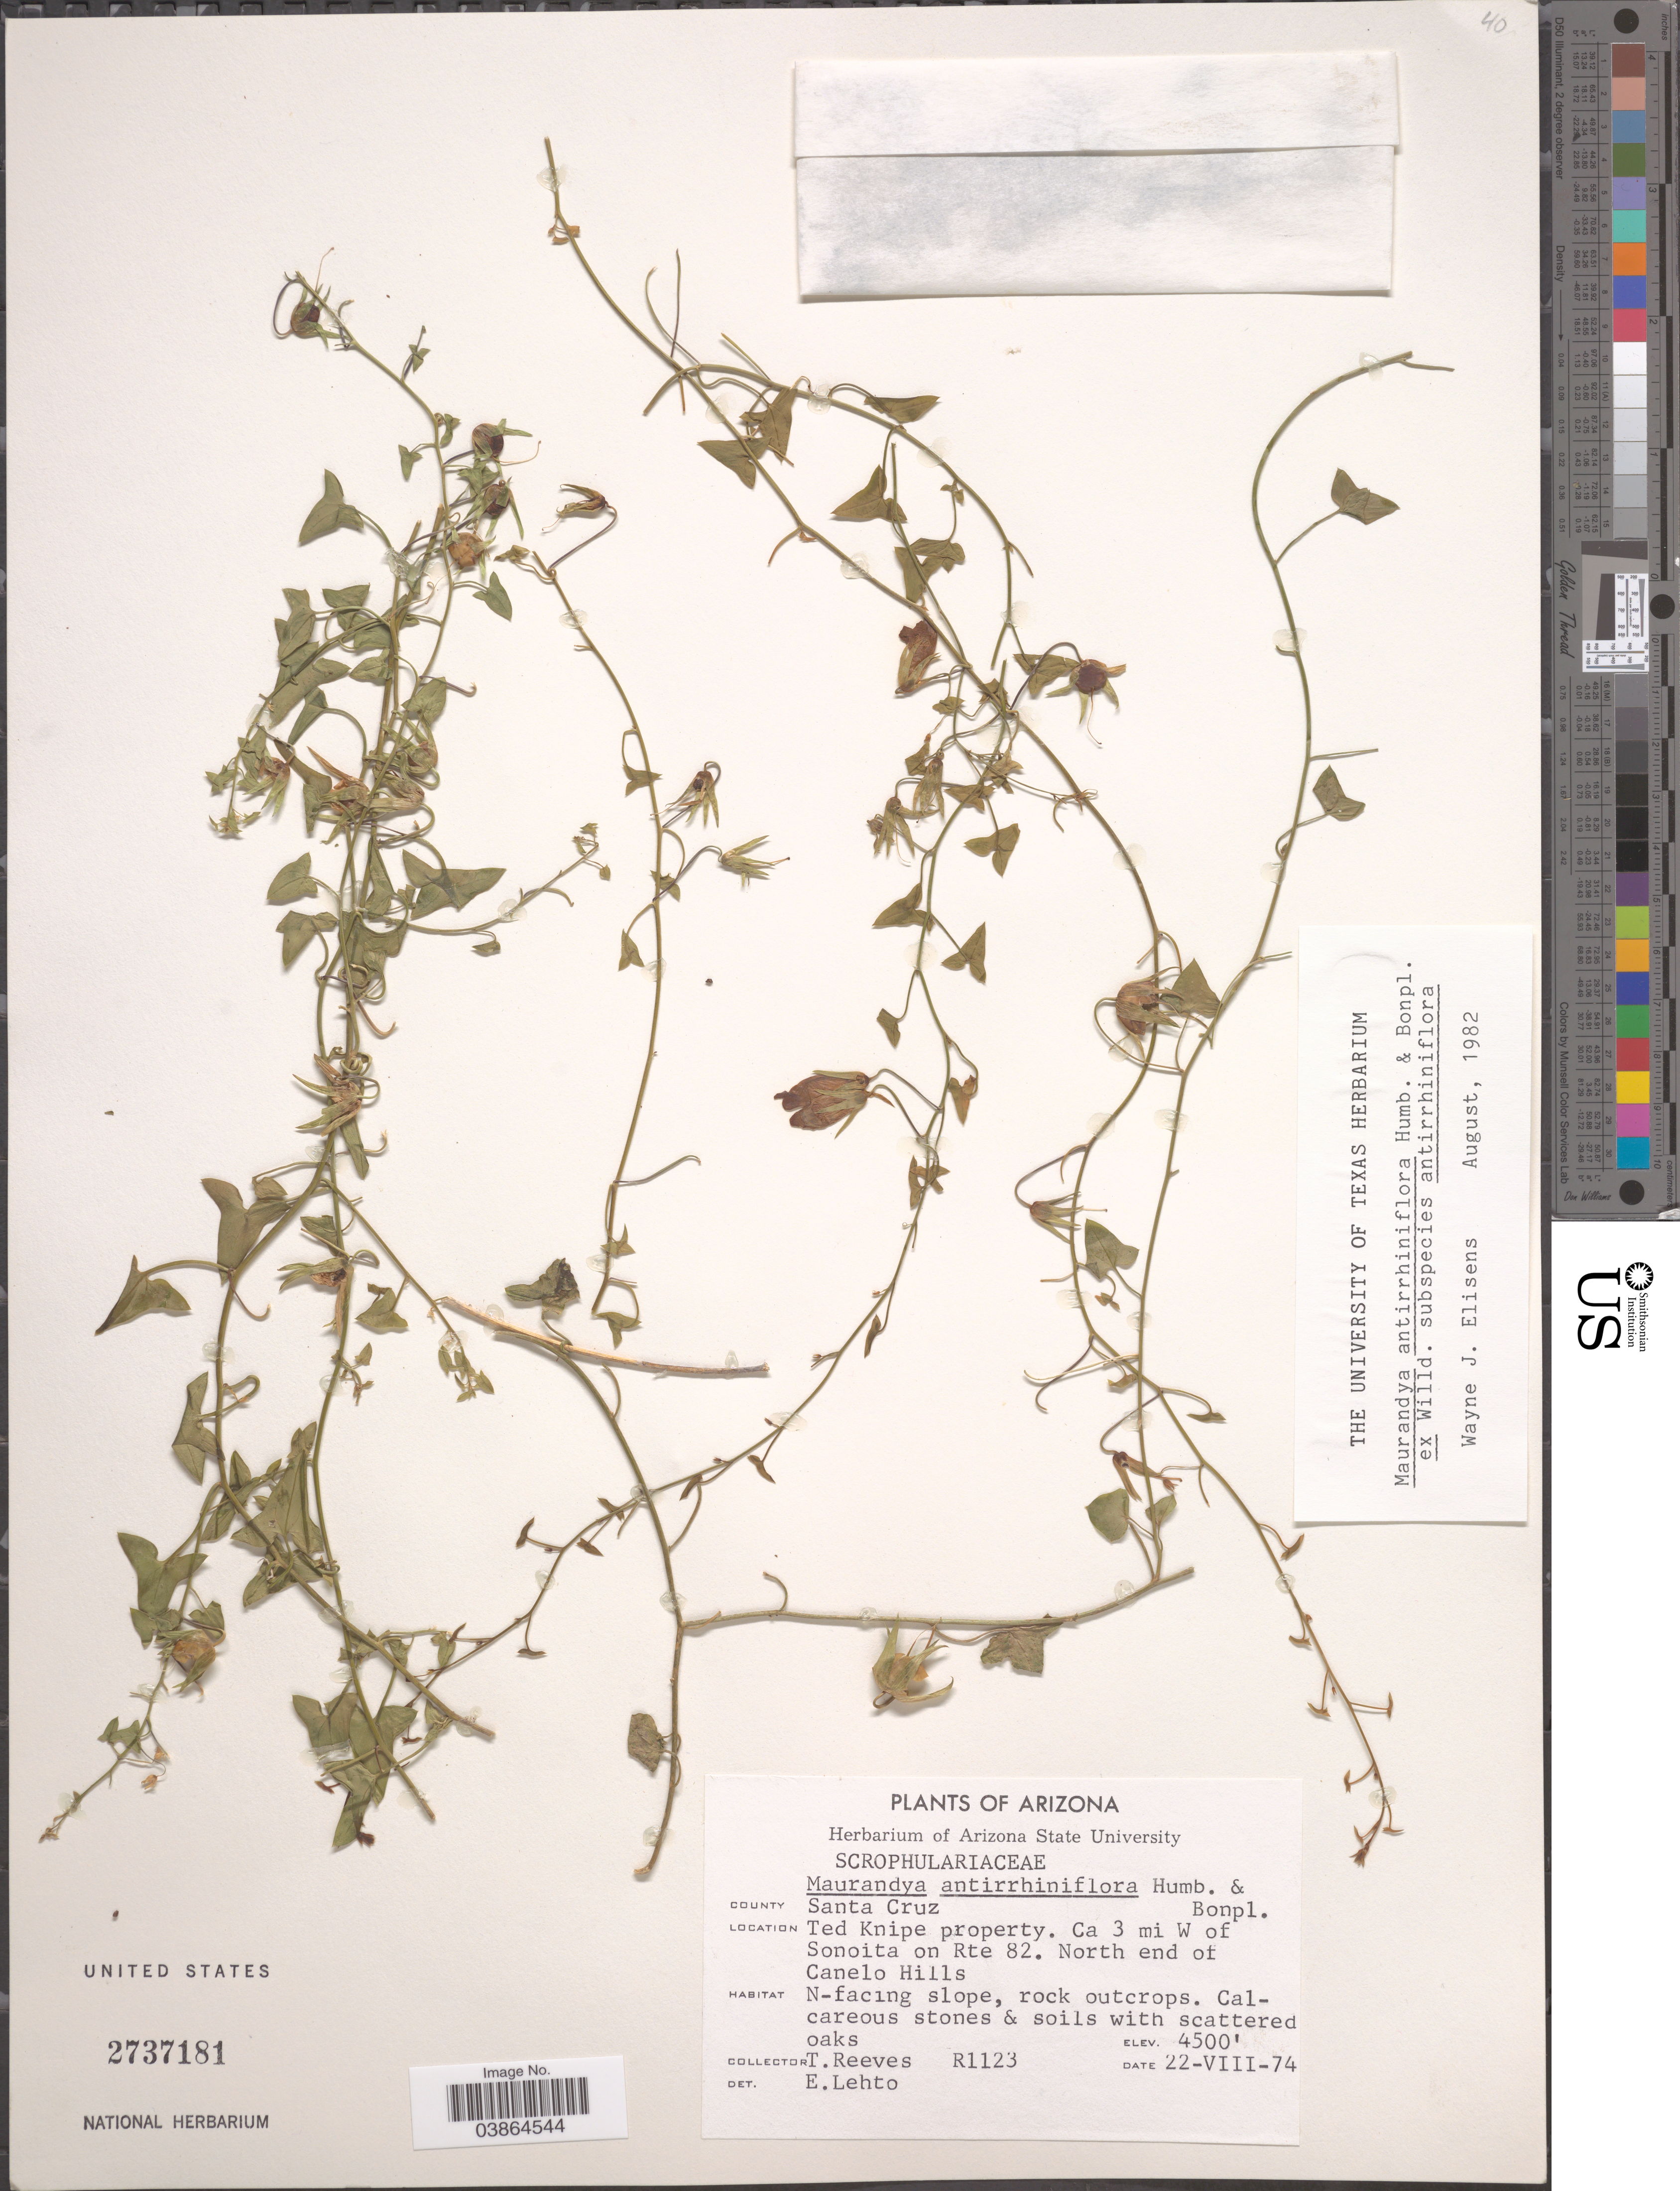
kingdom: Plantae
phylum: Tracheophyta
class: Magnoliopsida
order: Lamiales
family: Plantaginaceae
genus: Maurandya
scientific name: Maurandya antirrhiniflora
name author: Humb. & Bonpl. ex Willd.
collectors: T. Reeves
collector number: R1123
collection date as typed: Transcribed d/m/y: 22/7/74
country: United States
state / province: Arizona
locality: County Santa Cruz. Ted Knipe property. Ca 3 mi W of Sonoita on Rte 82. North end of Canelo Hills.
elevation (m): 1372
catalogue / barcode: US 2737181